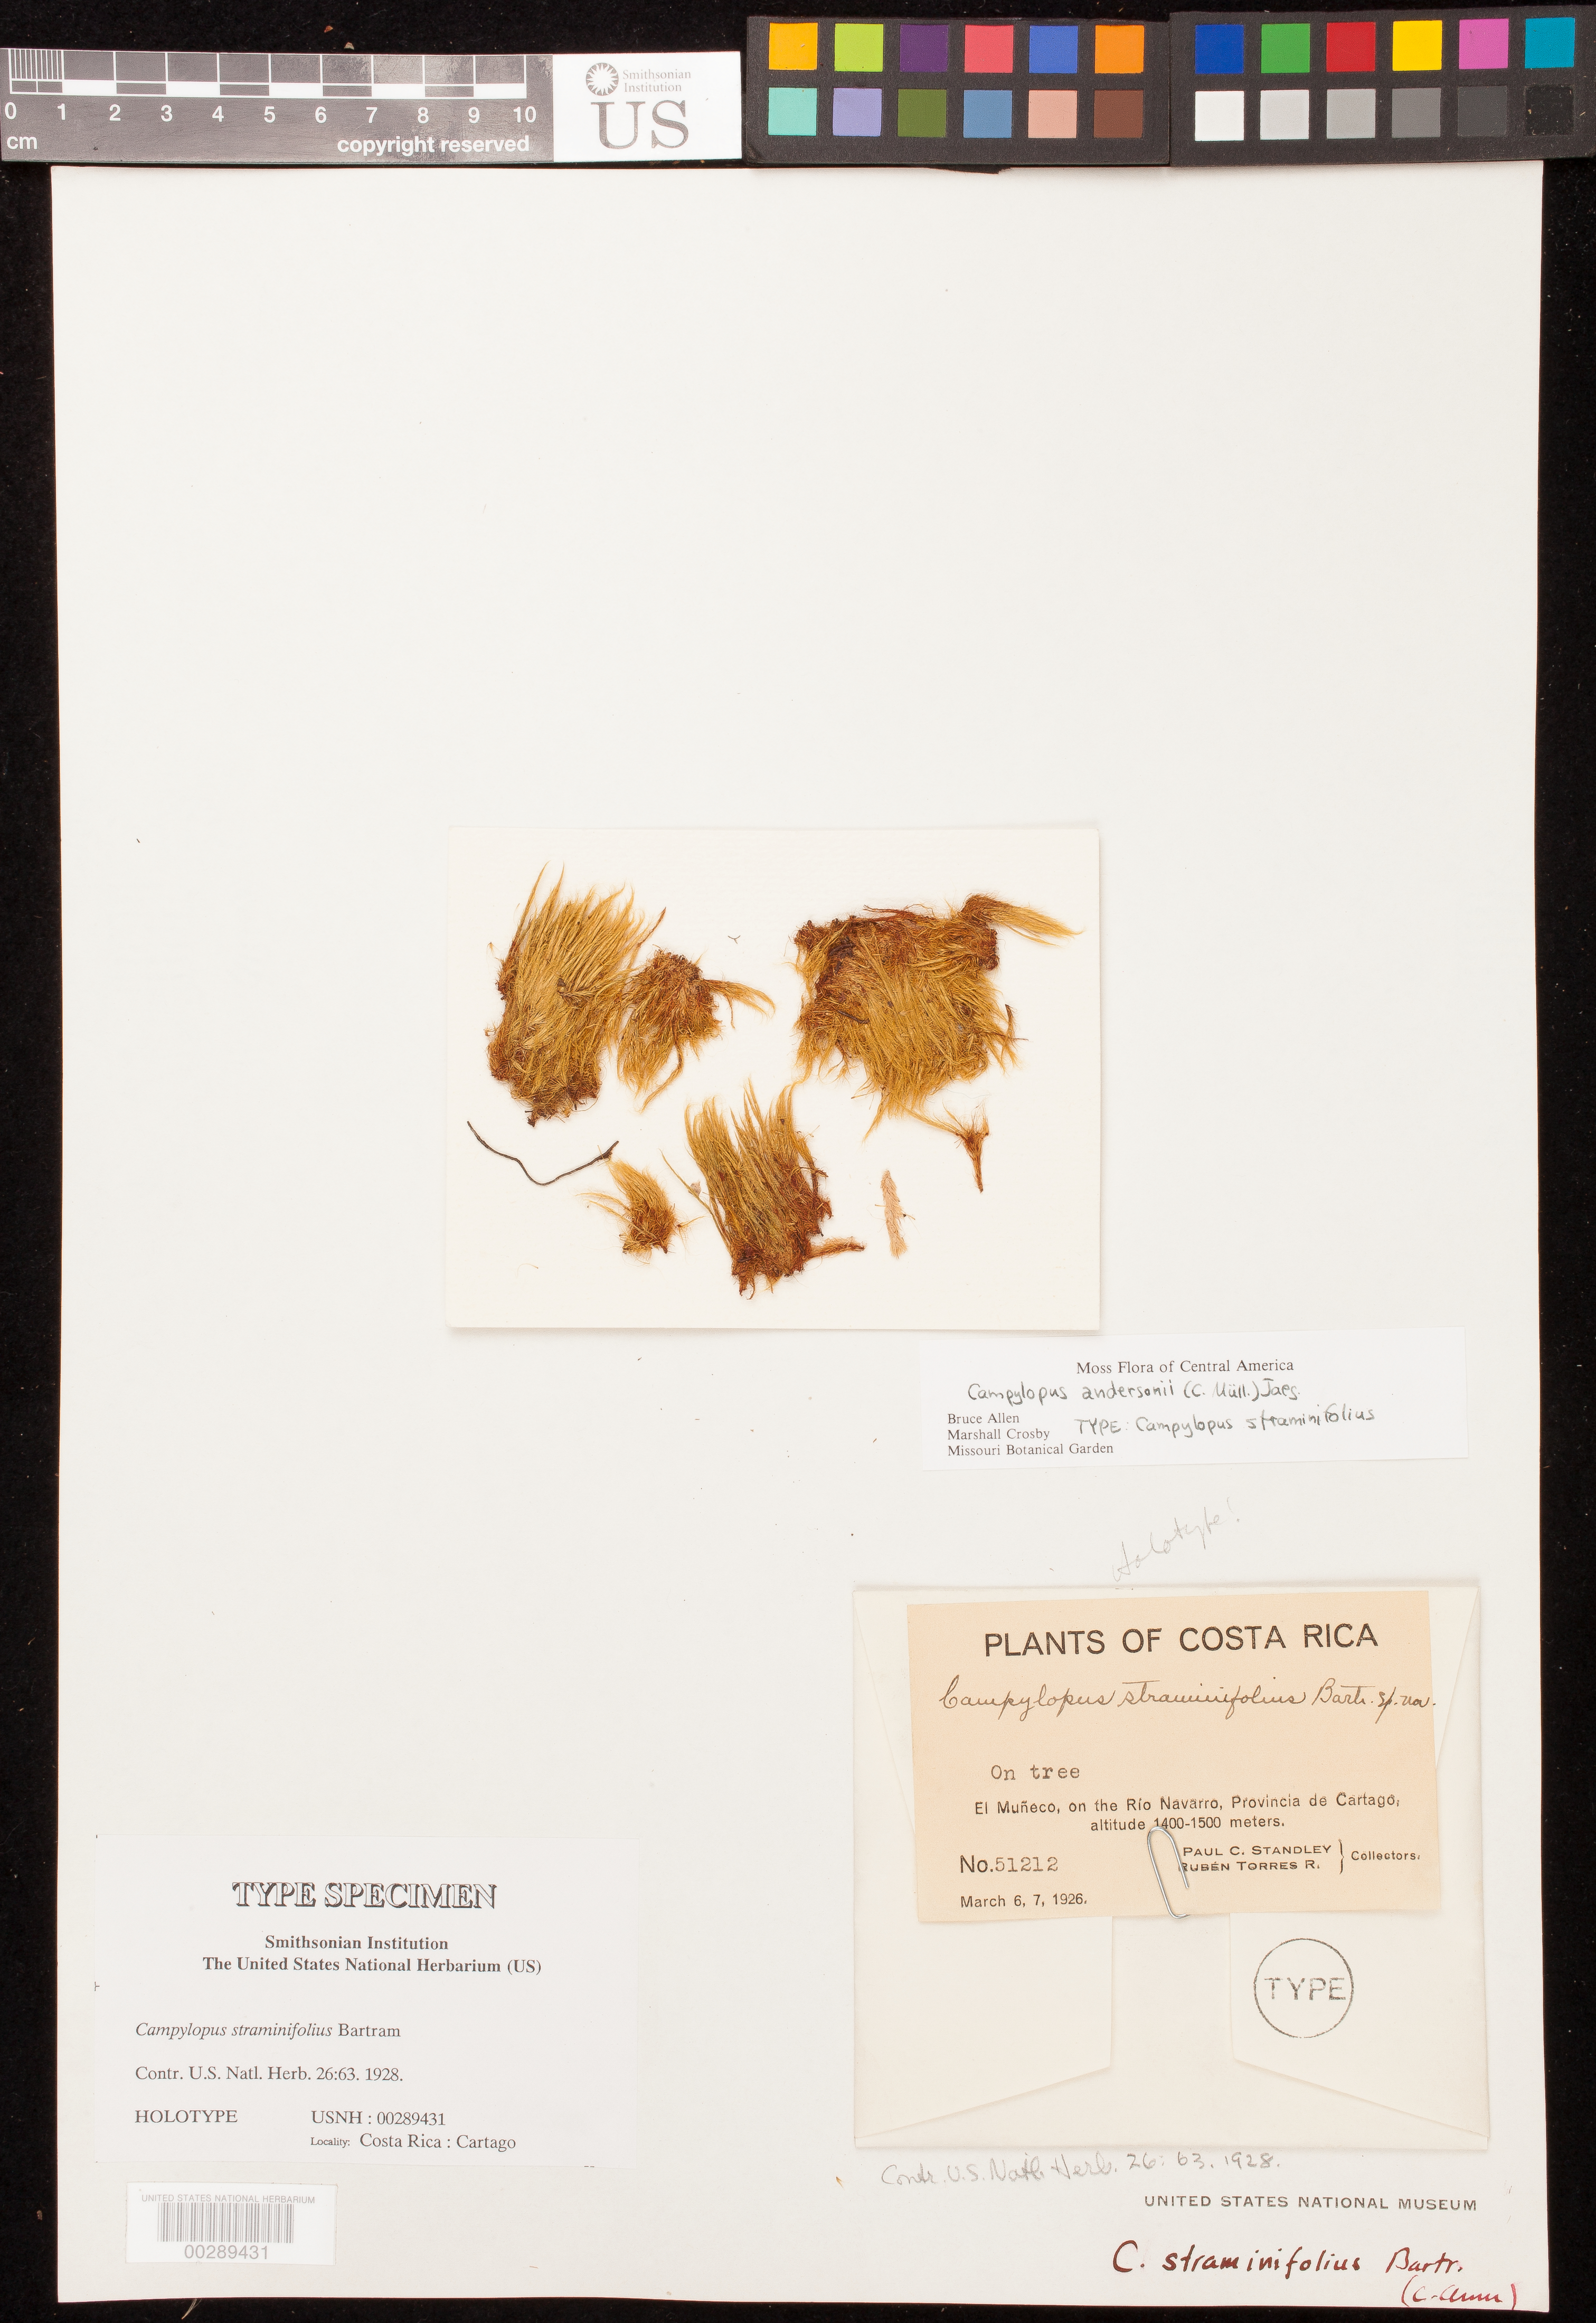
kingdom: Plantae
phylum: Bryophyta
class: Bryopsida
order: Dicranales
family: Leucobryaceae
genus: Campylopus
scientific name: Campylopus straminifolius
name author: E.B. Bartram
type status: Holotype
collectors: P. C. Standley & R. Torres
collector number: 51212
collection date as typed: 06 Mar 1926 and 07 Mar 1928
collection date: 1926-03-06,1928-03-07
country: Costa Rica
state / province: Cartago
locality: El Muneco, on Rio Navarro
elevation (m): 1400